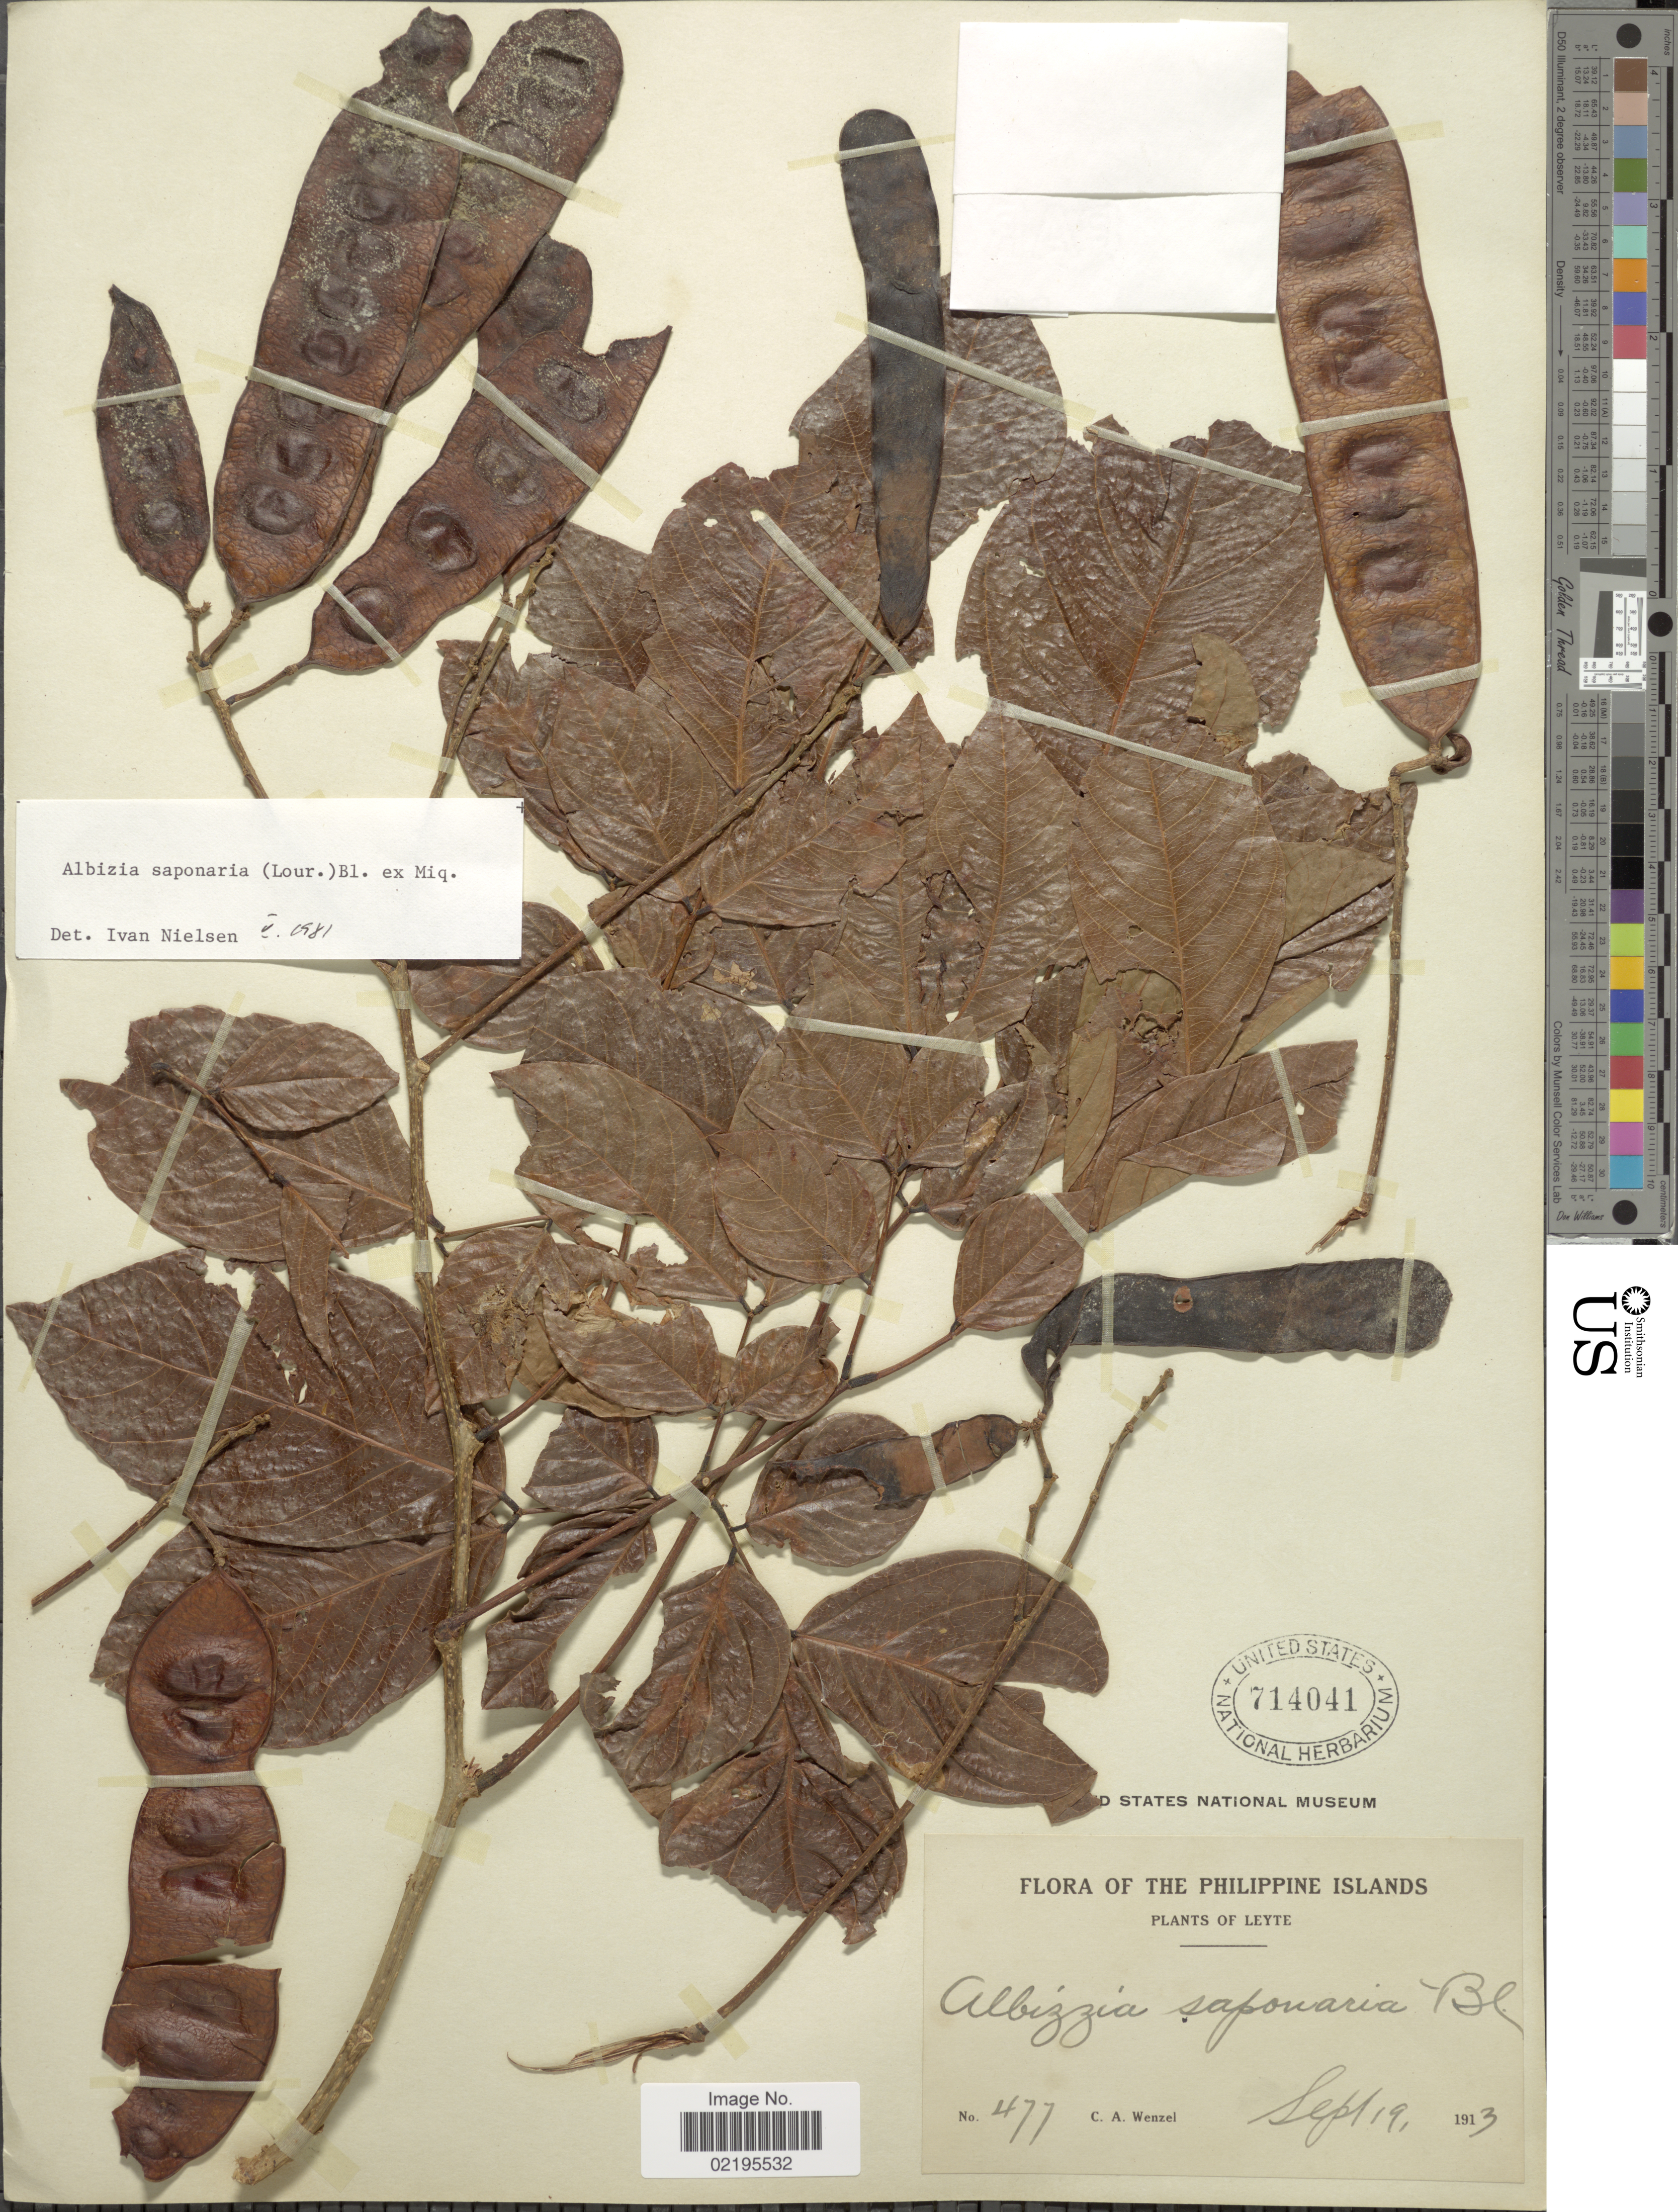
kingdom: Plantae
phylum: Tracheophyta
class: Magnoliopsida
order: Fabales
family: Fabaceae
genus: Albizia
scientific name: Albizia saponaria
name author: (Lour.) Blume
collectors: C. Wenzel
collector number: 477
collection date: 1913-09-19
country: Philippines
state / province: Eastern Visayas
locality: Leyte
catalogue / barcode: US 714041